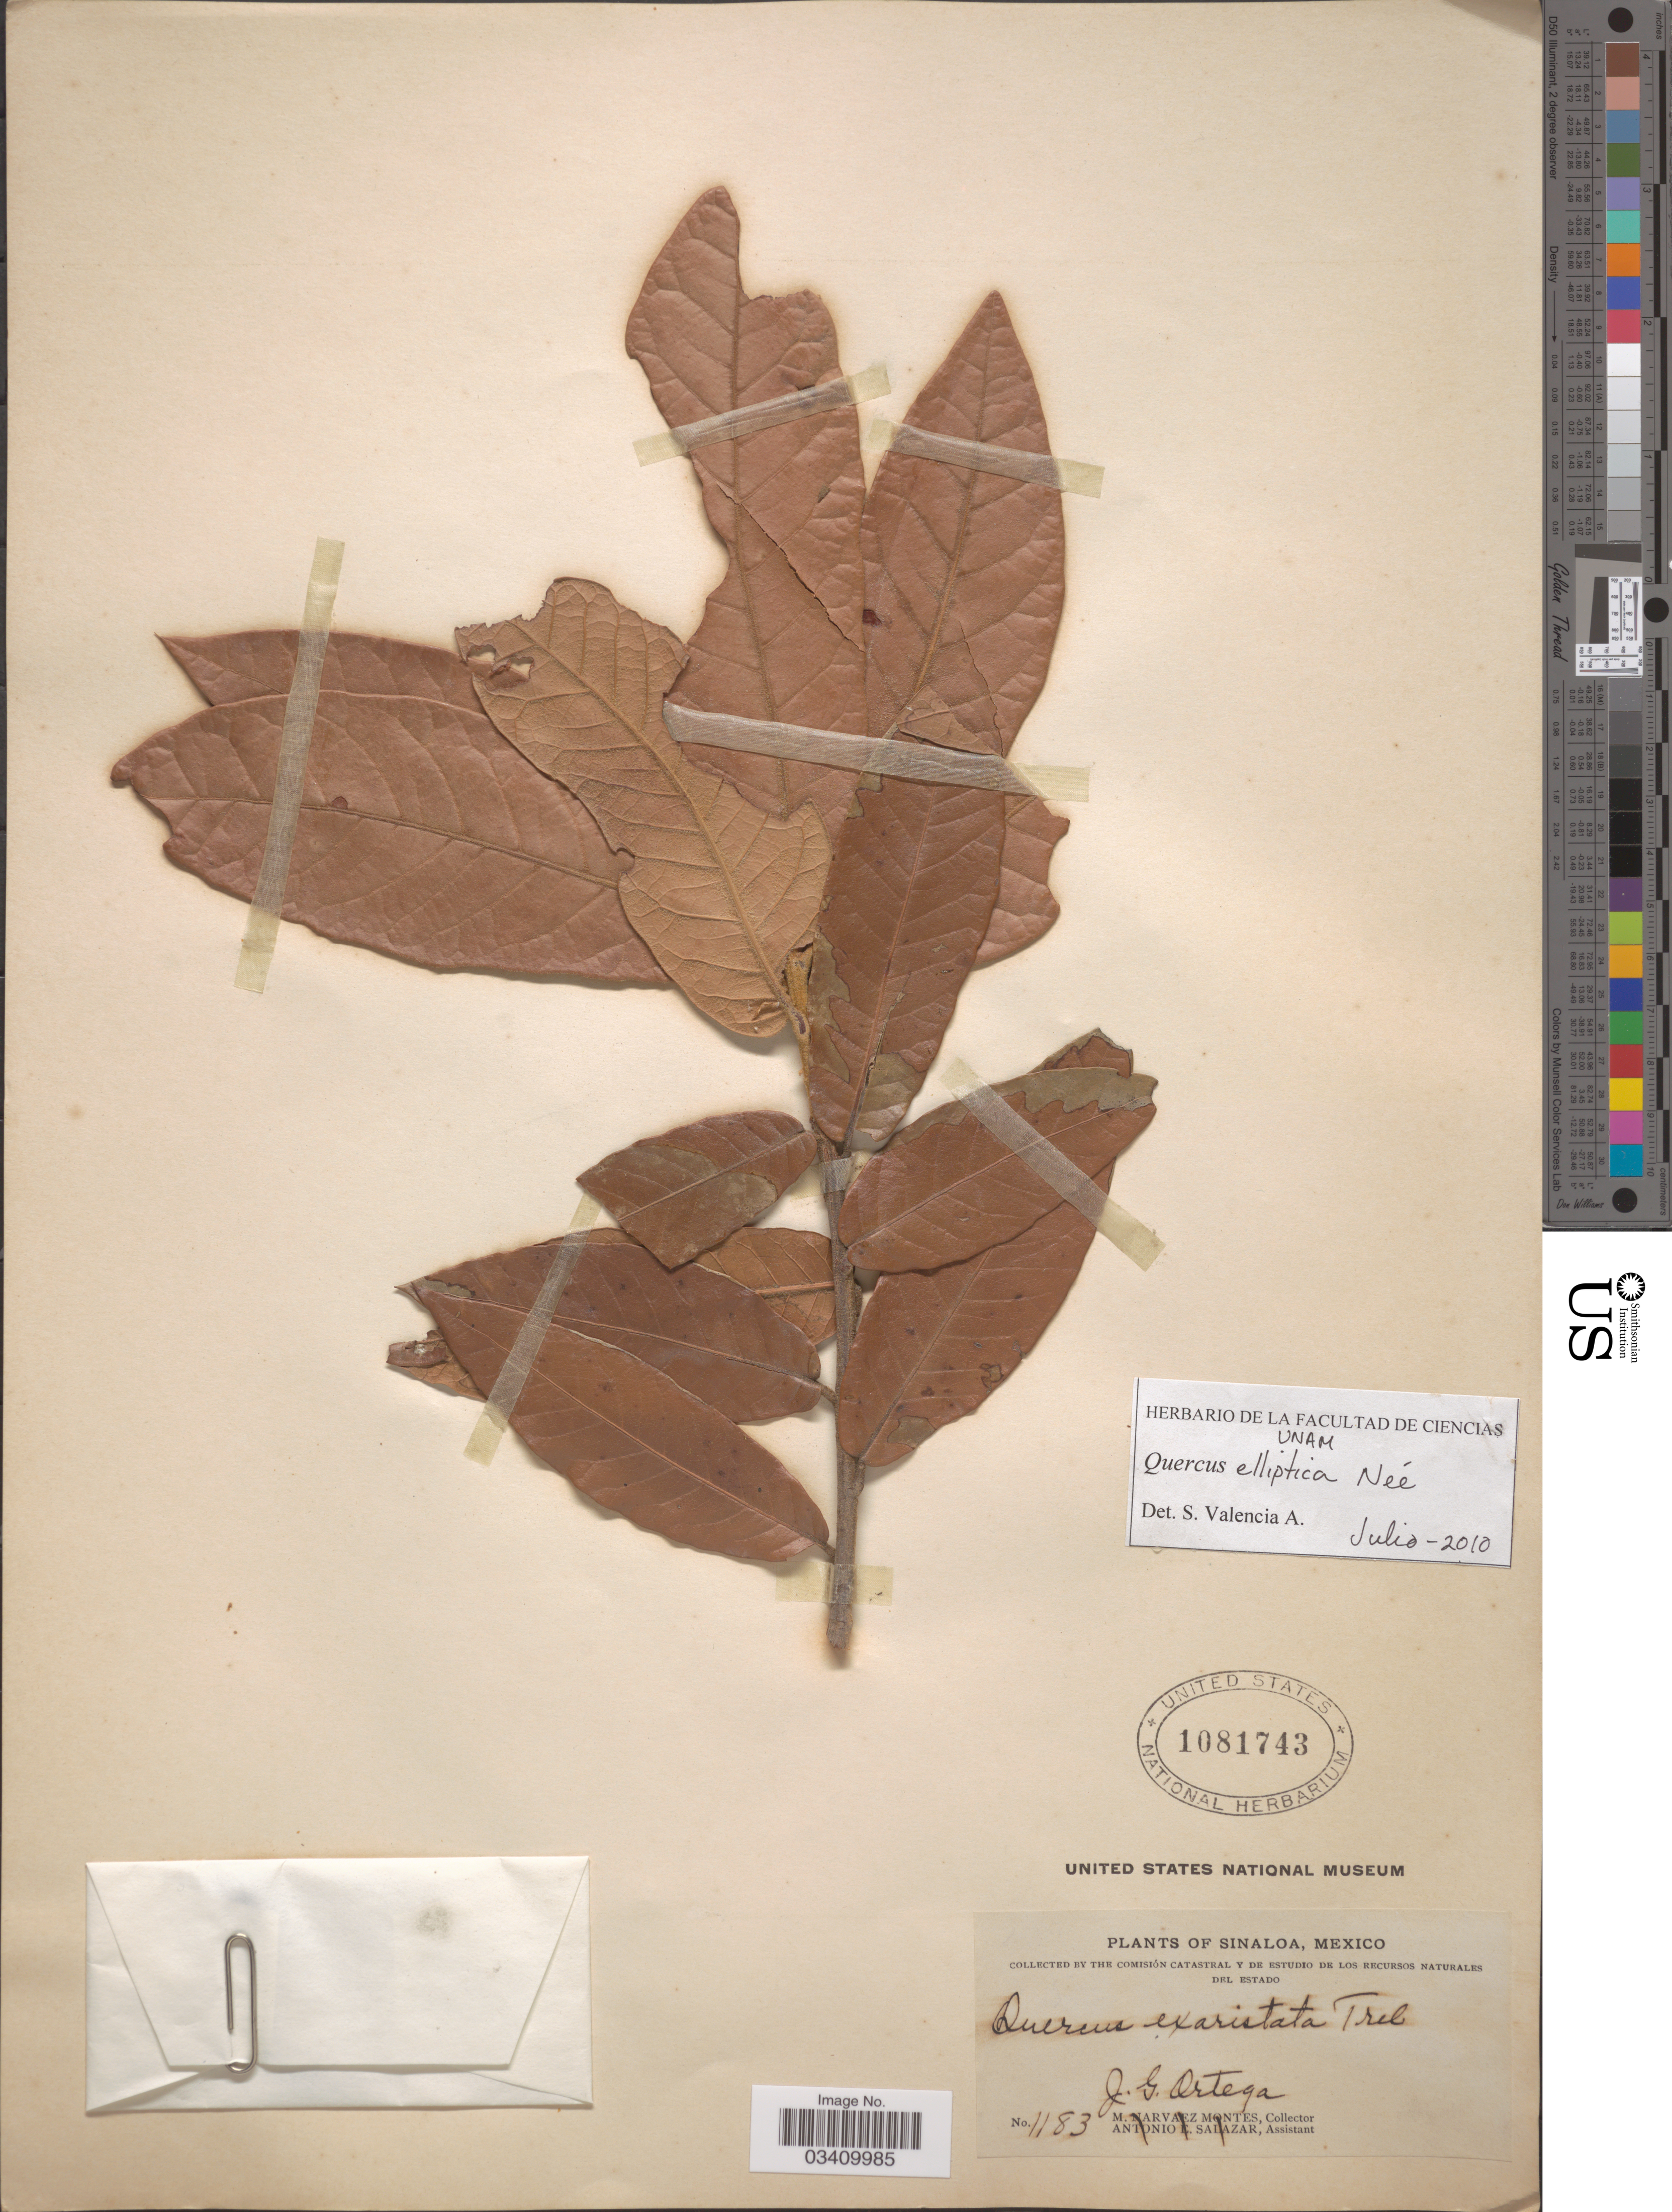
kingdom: Plantae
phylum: Tracheophyta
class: Magnoliopsida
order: Fagales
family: Fagaceae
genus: Quercus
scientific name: Quercus elliptica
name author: Née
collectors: J. Ortega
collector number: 1183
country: Mexico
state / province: Sinaloa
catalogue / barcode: US 1081743